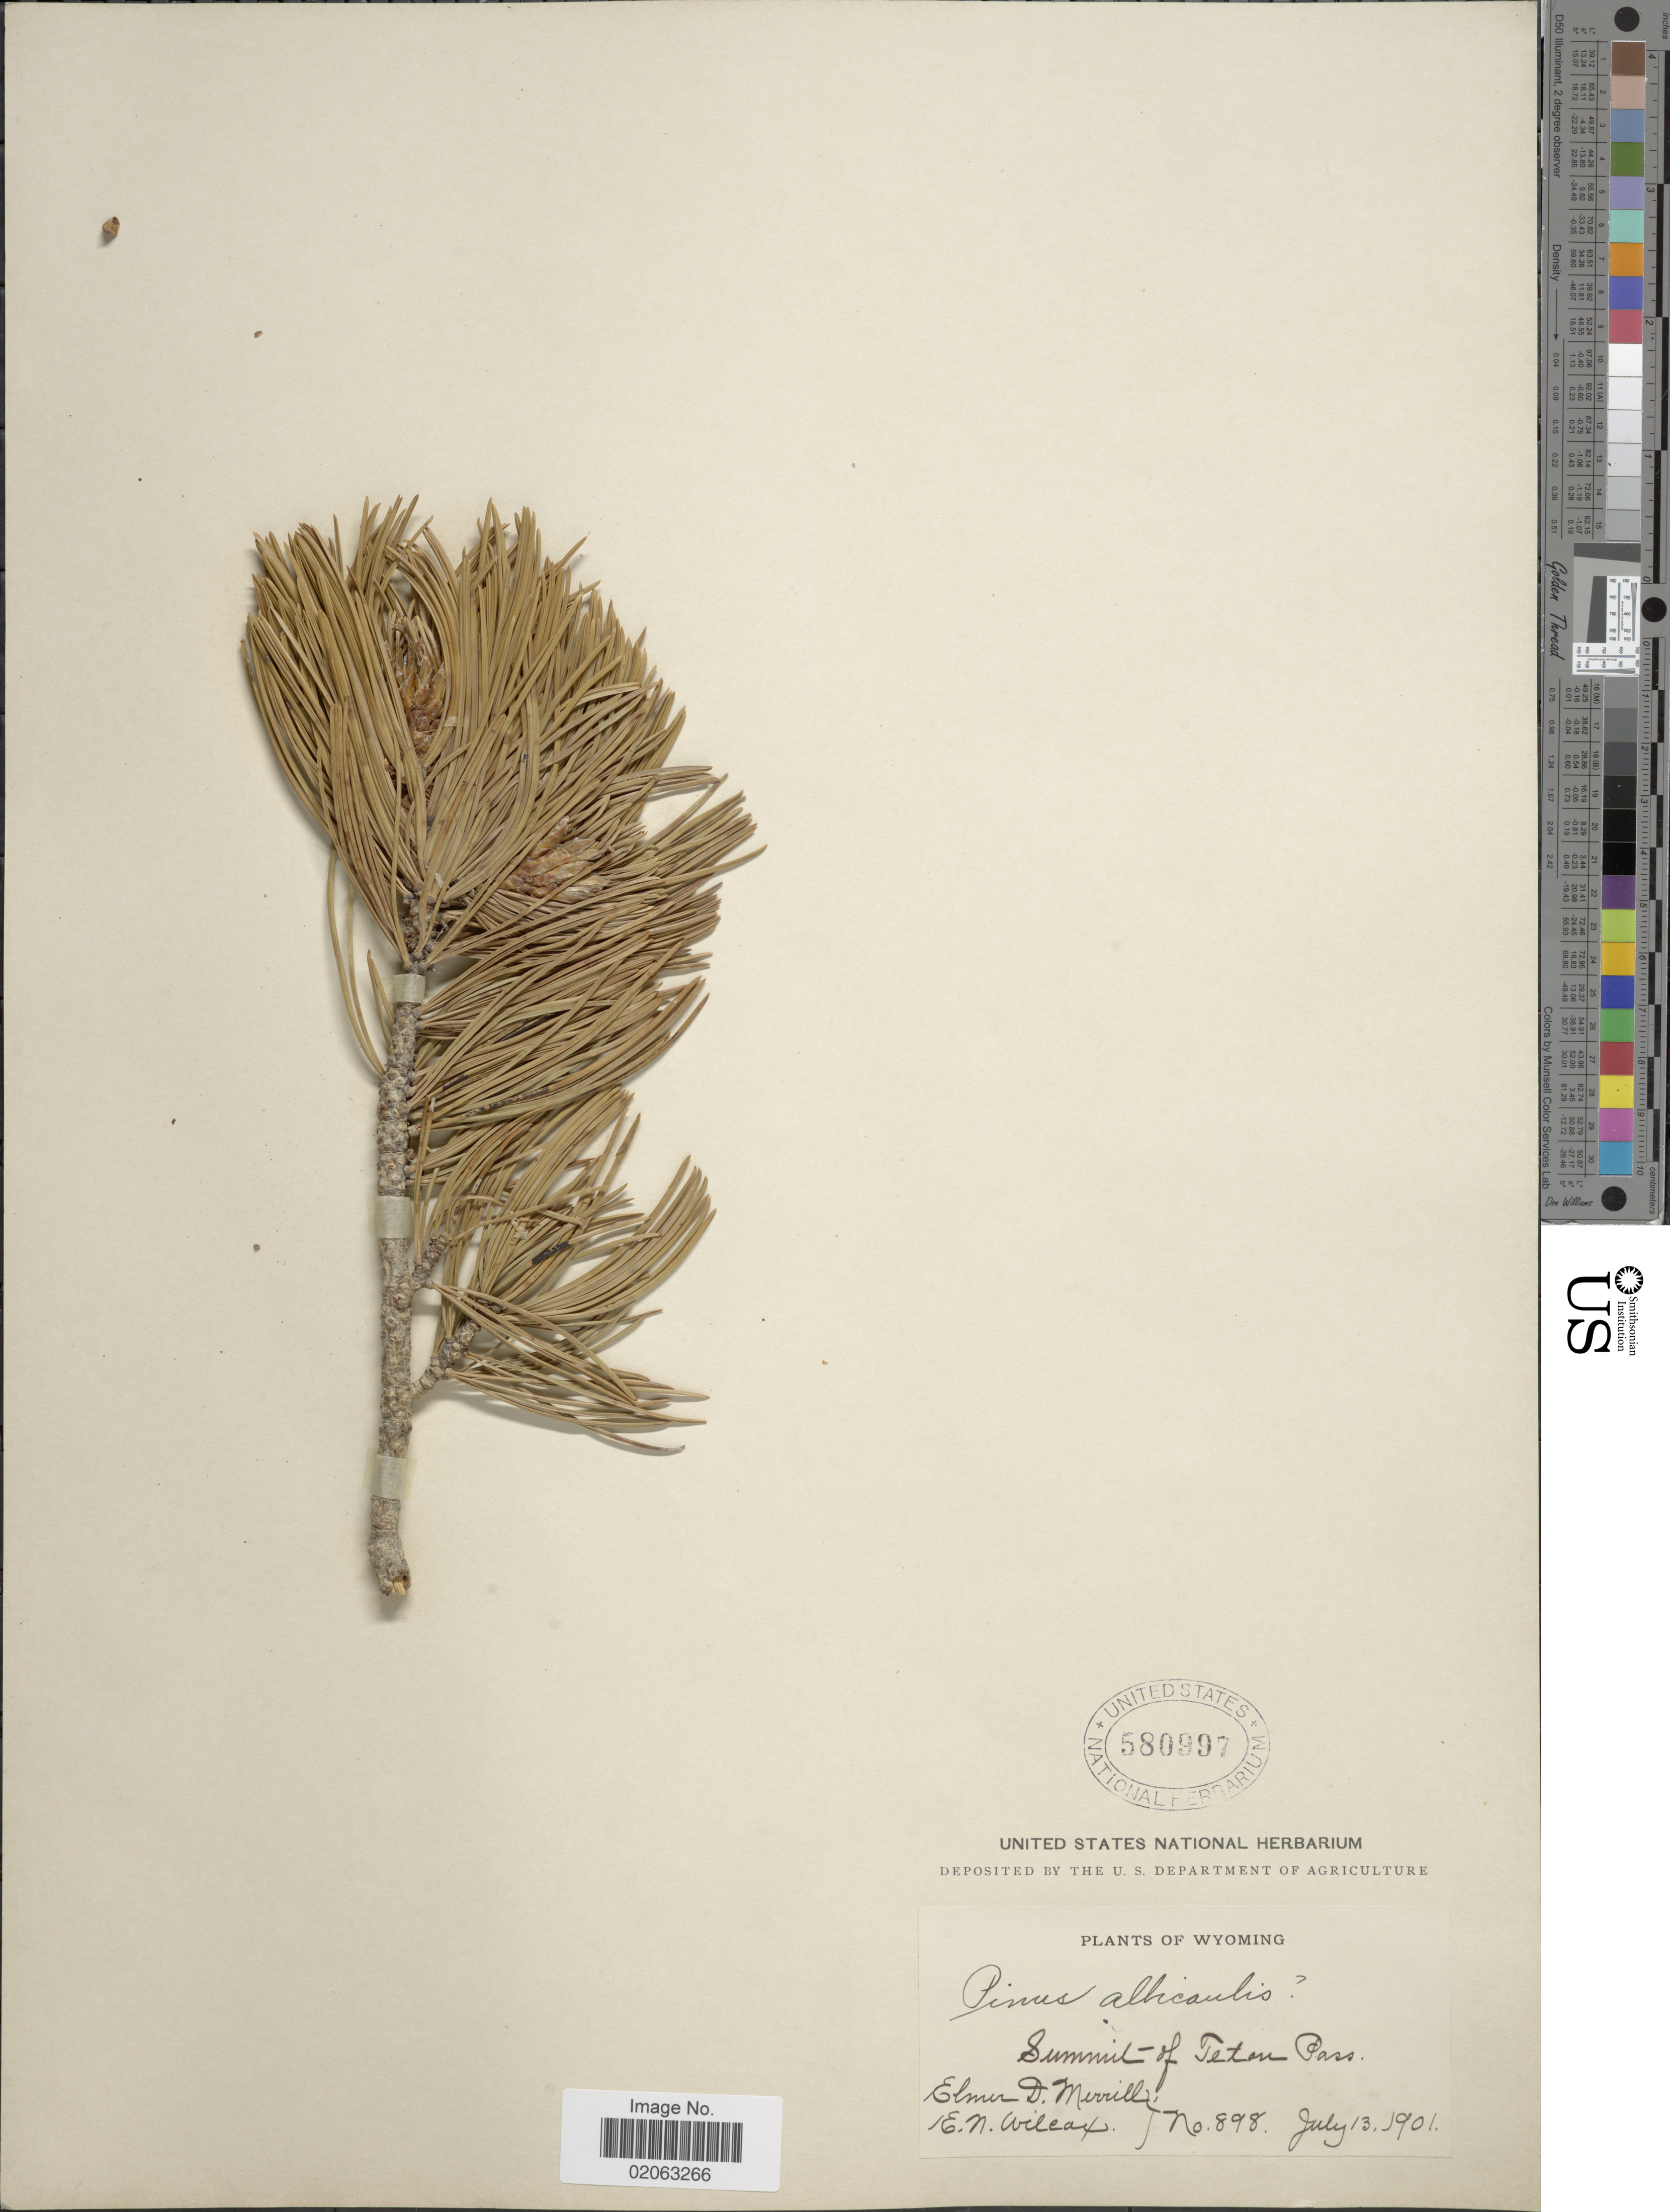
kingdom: Plantae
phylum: Tracheophyta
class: Pinopsida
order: Pinales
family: Pinaceae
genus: Pinus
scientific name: Pinus albicaulis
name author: Engelm.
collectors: E. D. Merrill & E. Wilcox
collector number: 898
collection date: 1901-07-13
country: United States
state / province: Wyoming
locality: Summit of Teton Pass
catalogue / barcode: US 580997